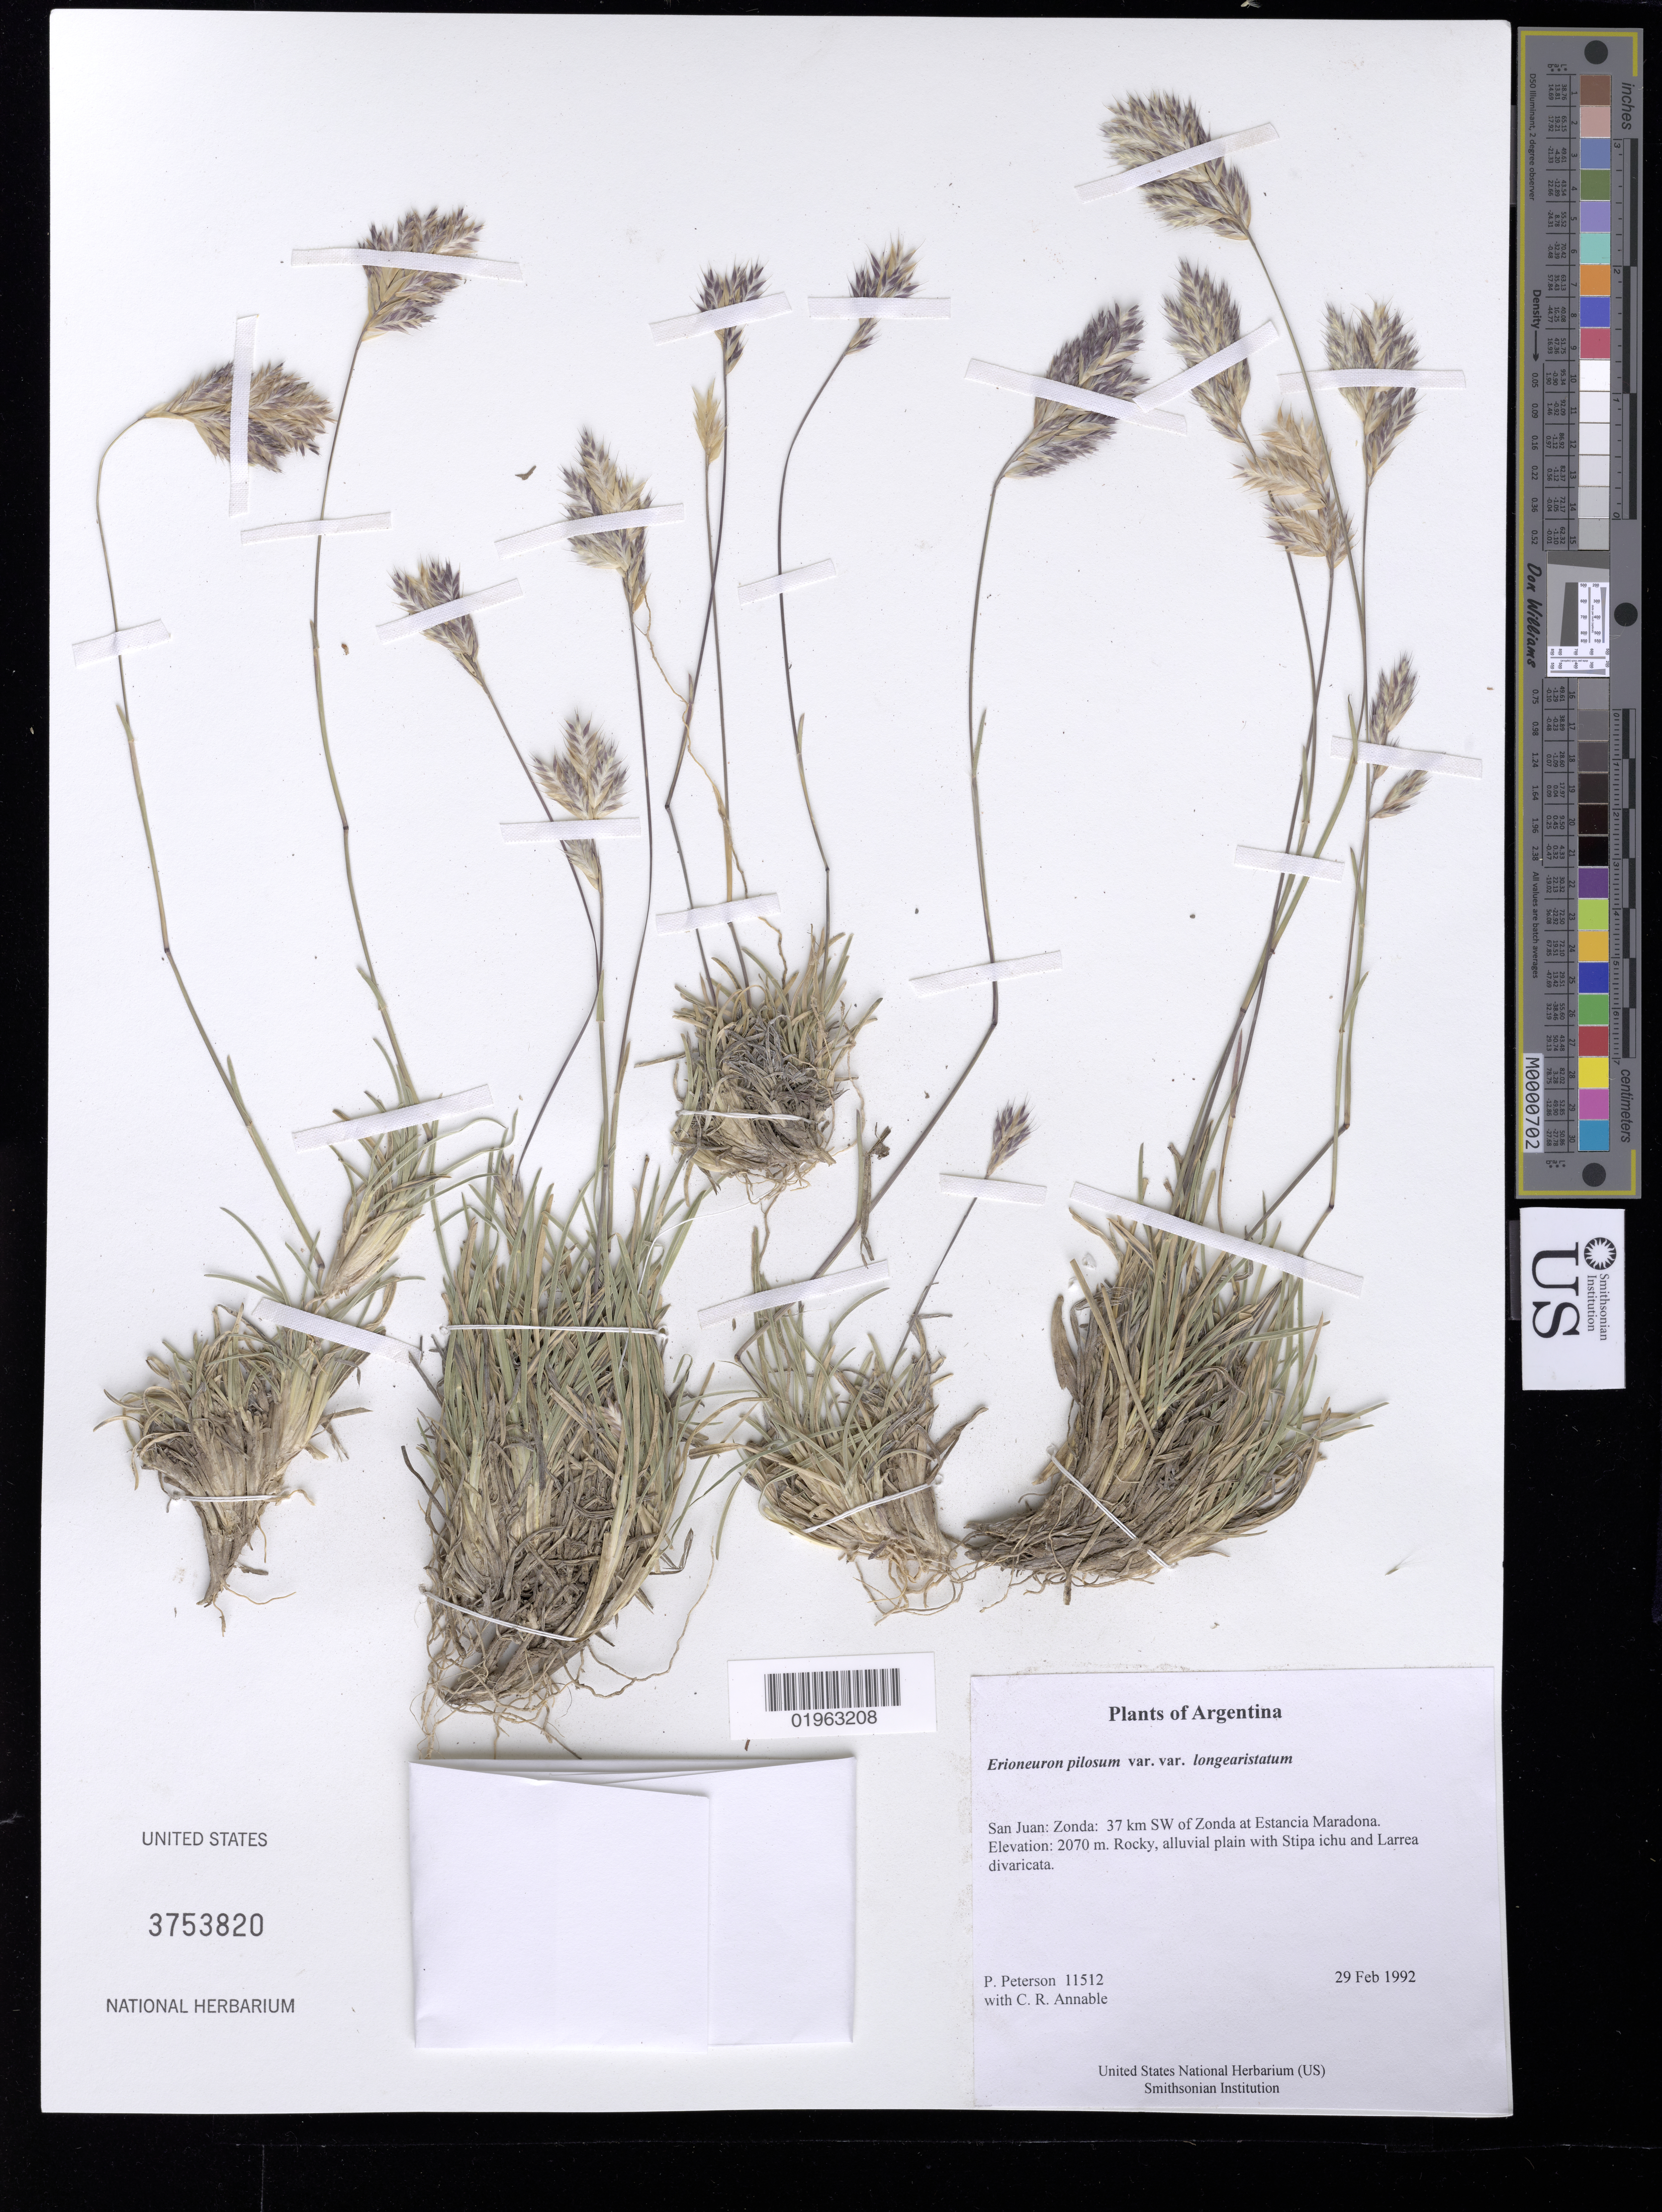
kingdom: Plantae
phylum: Tracheophyta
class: Liliopsida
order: Poales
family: Poaceae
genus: Erioneuron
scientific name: Erioneuron pilosum var. longearistatum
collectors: P. M. Peterson & C. R. Annable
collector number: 11512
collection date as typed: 29 Feb 1992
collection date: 1992-02-29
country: Argentina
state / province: San Juan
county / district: Zonda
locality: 37 km SW of Zonda at Estancia Maradona.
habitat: Rocky, alluvial plain with Stipa ichu and Larrea divaricata.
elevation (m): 2070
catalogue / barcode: US 3753820